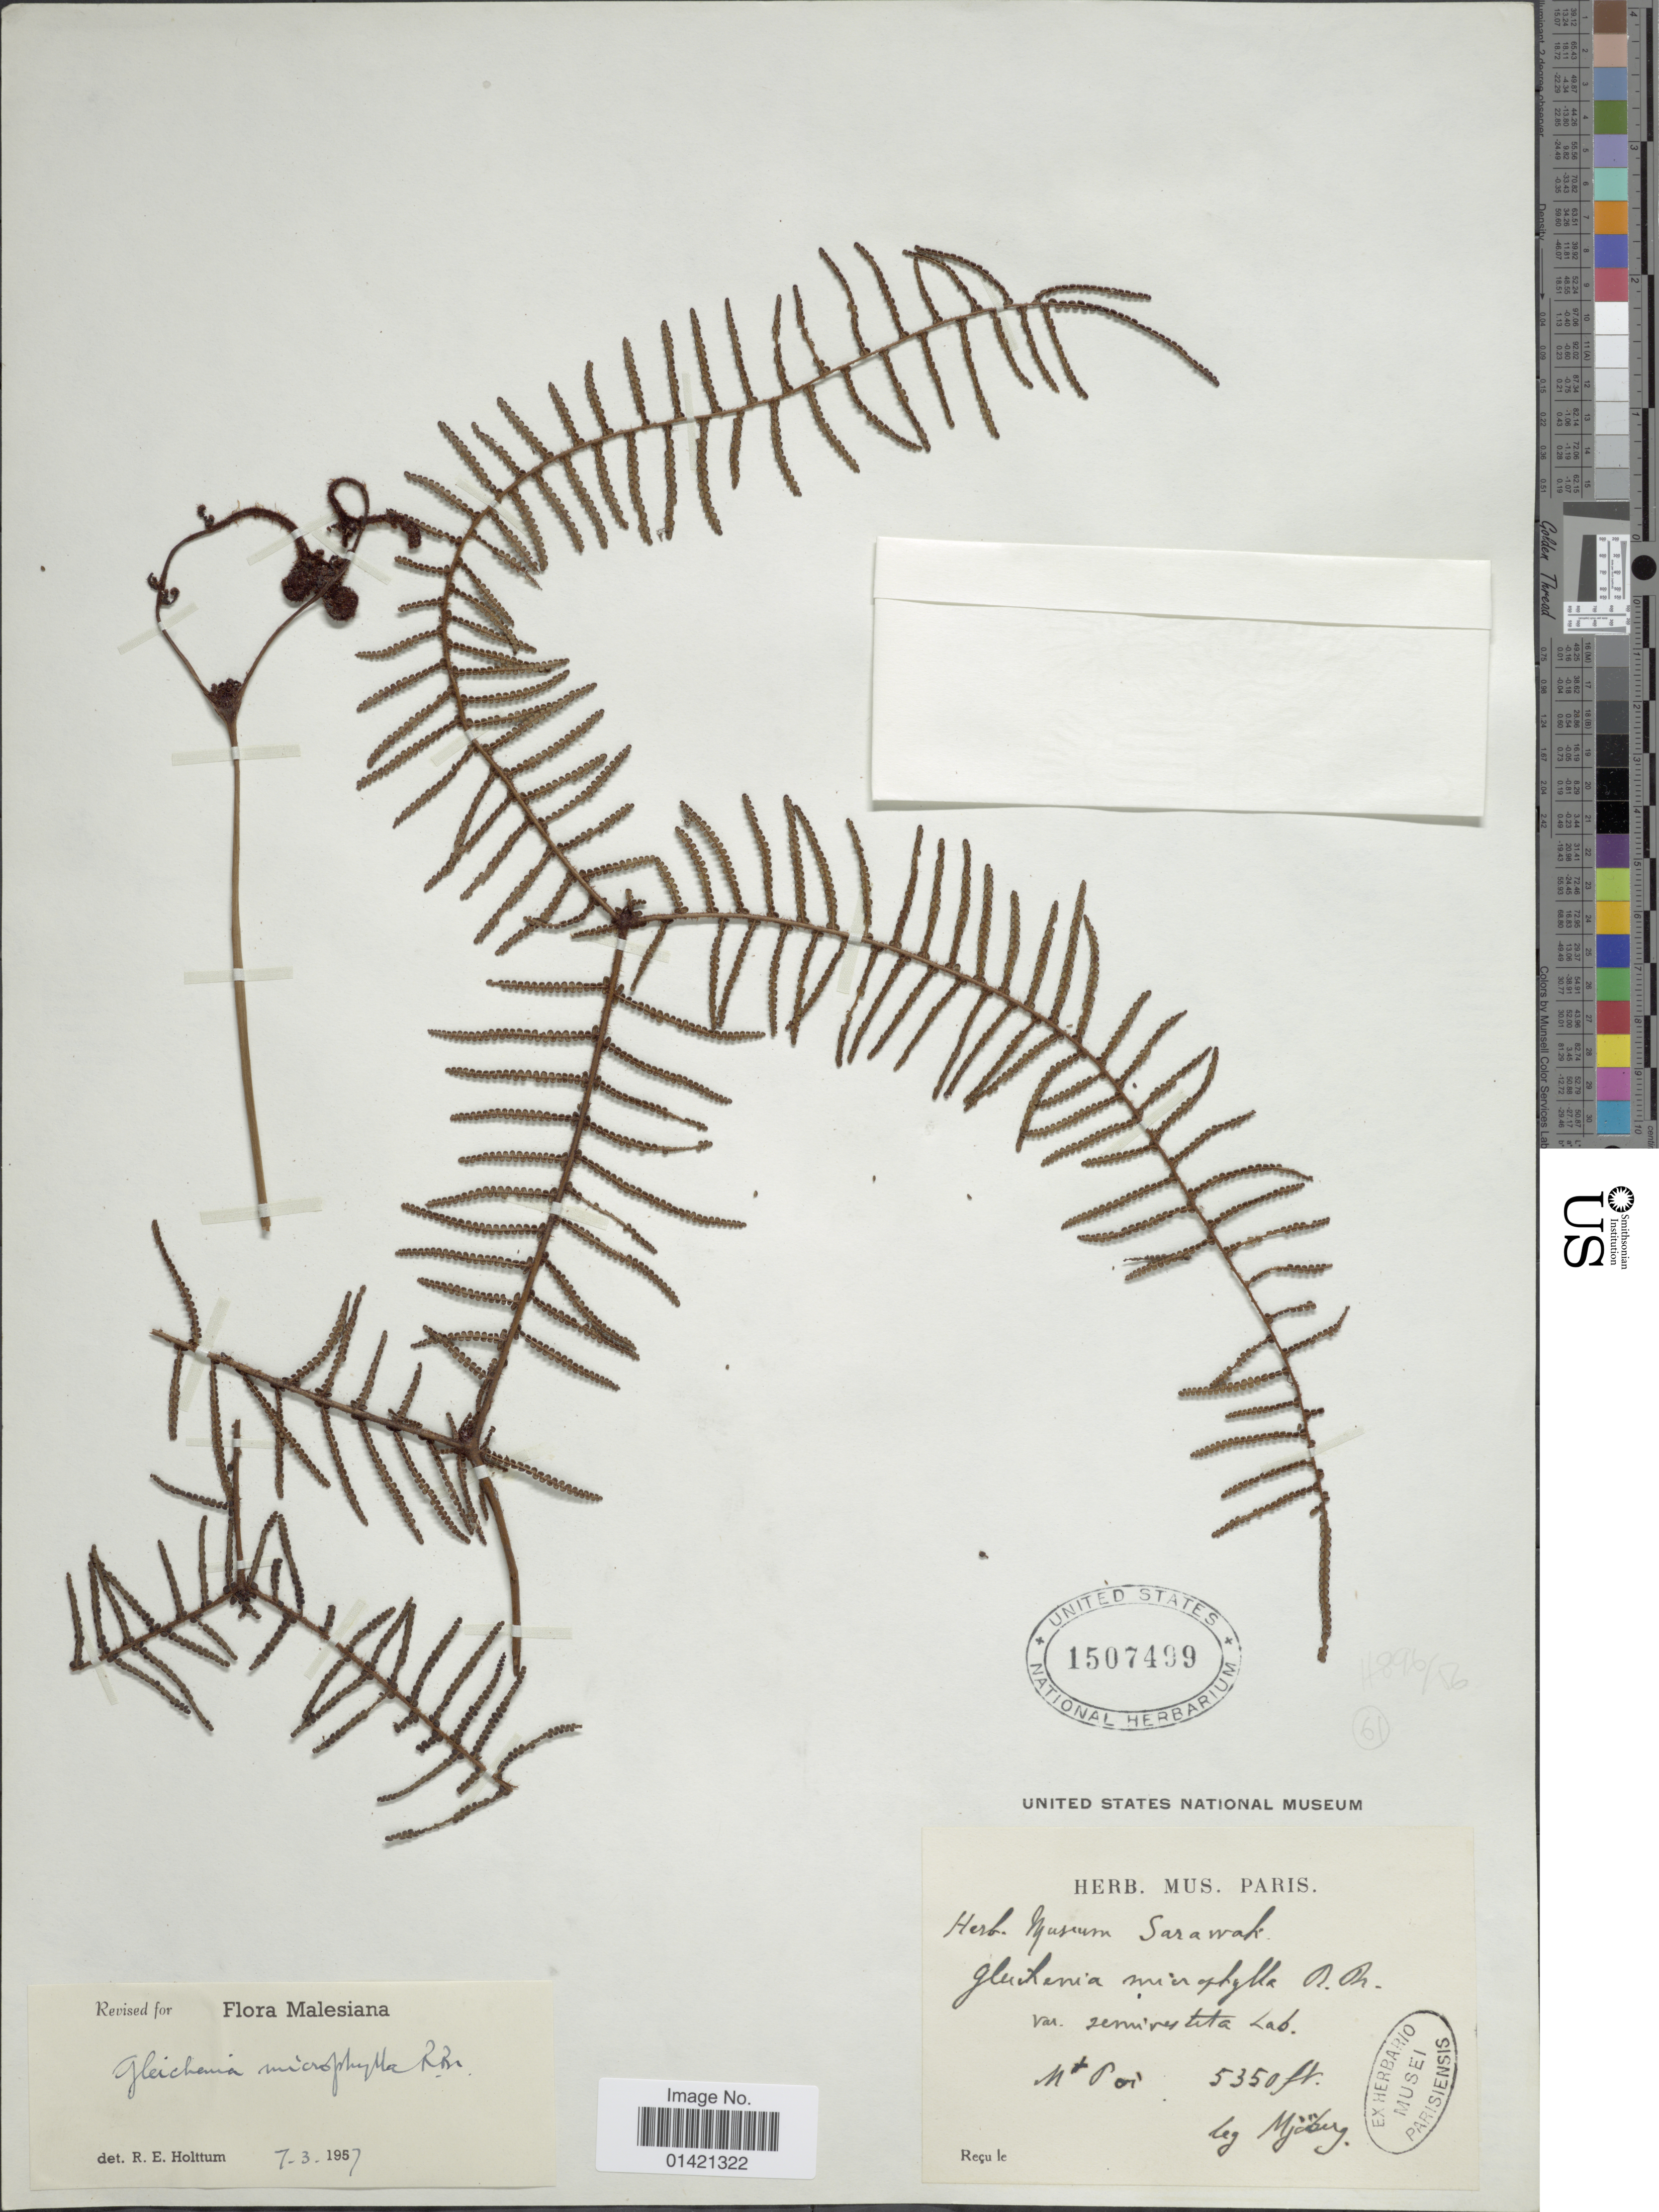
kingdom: Plantae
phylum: Tracheophyta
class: Polypodiopsida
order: Gleicheniales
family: Gleicheniaceae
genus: Gleichenia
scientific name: Gleichenia microphylla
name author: R. Br.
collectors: -. Mjoberg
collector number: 61?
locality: Mt Poi.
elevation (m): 1631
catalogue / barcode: US 1507499